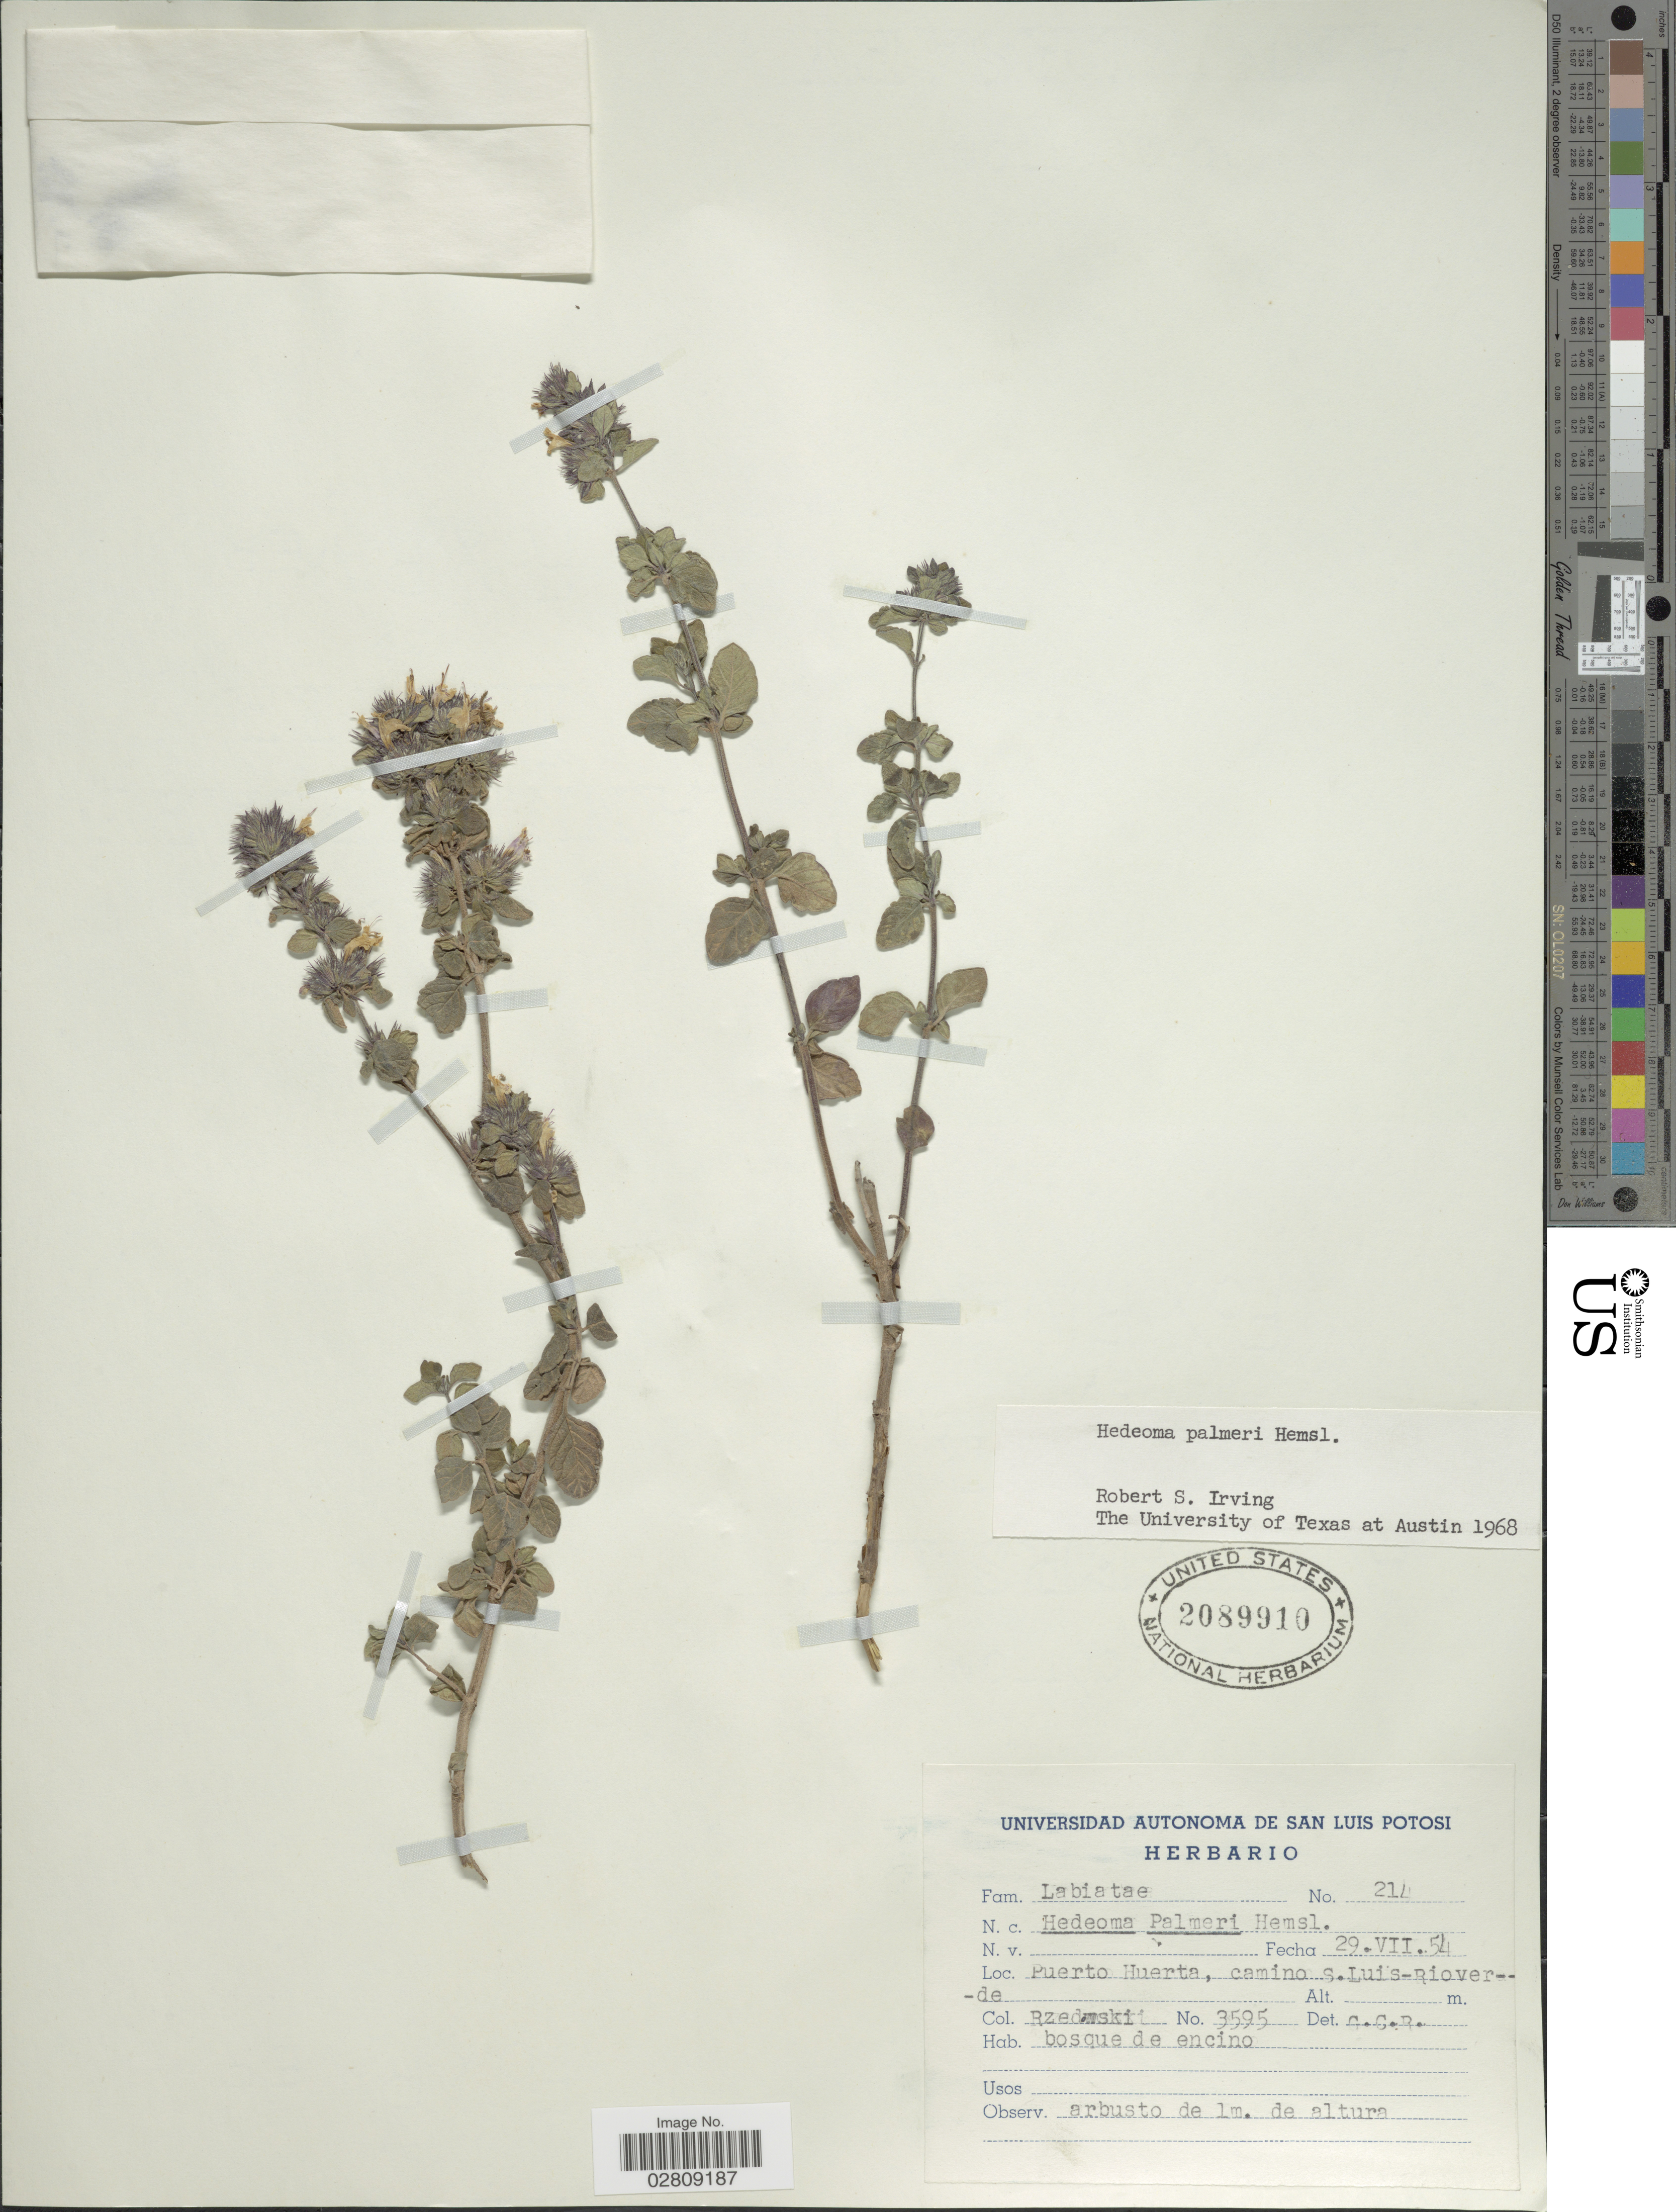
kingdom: Plantae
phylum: Tracheophyta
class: Magnoliopsida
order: Lamiales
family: Lamiaceae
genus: Hedeoma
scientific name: Hedeoma palmeri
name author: Hemsl.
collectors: Rzedowski, --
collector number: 3595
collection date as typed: Transcribed d/m/y: 29/7/54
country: Mexico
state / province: San Luis Potosí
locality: Puerto Huerta, camino S. Luis-Rioverde.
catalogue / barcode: US 2089910